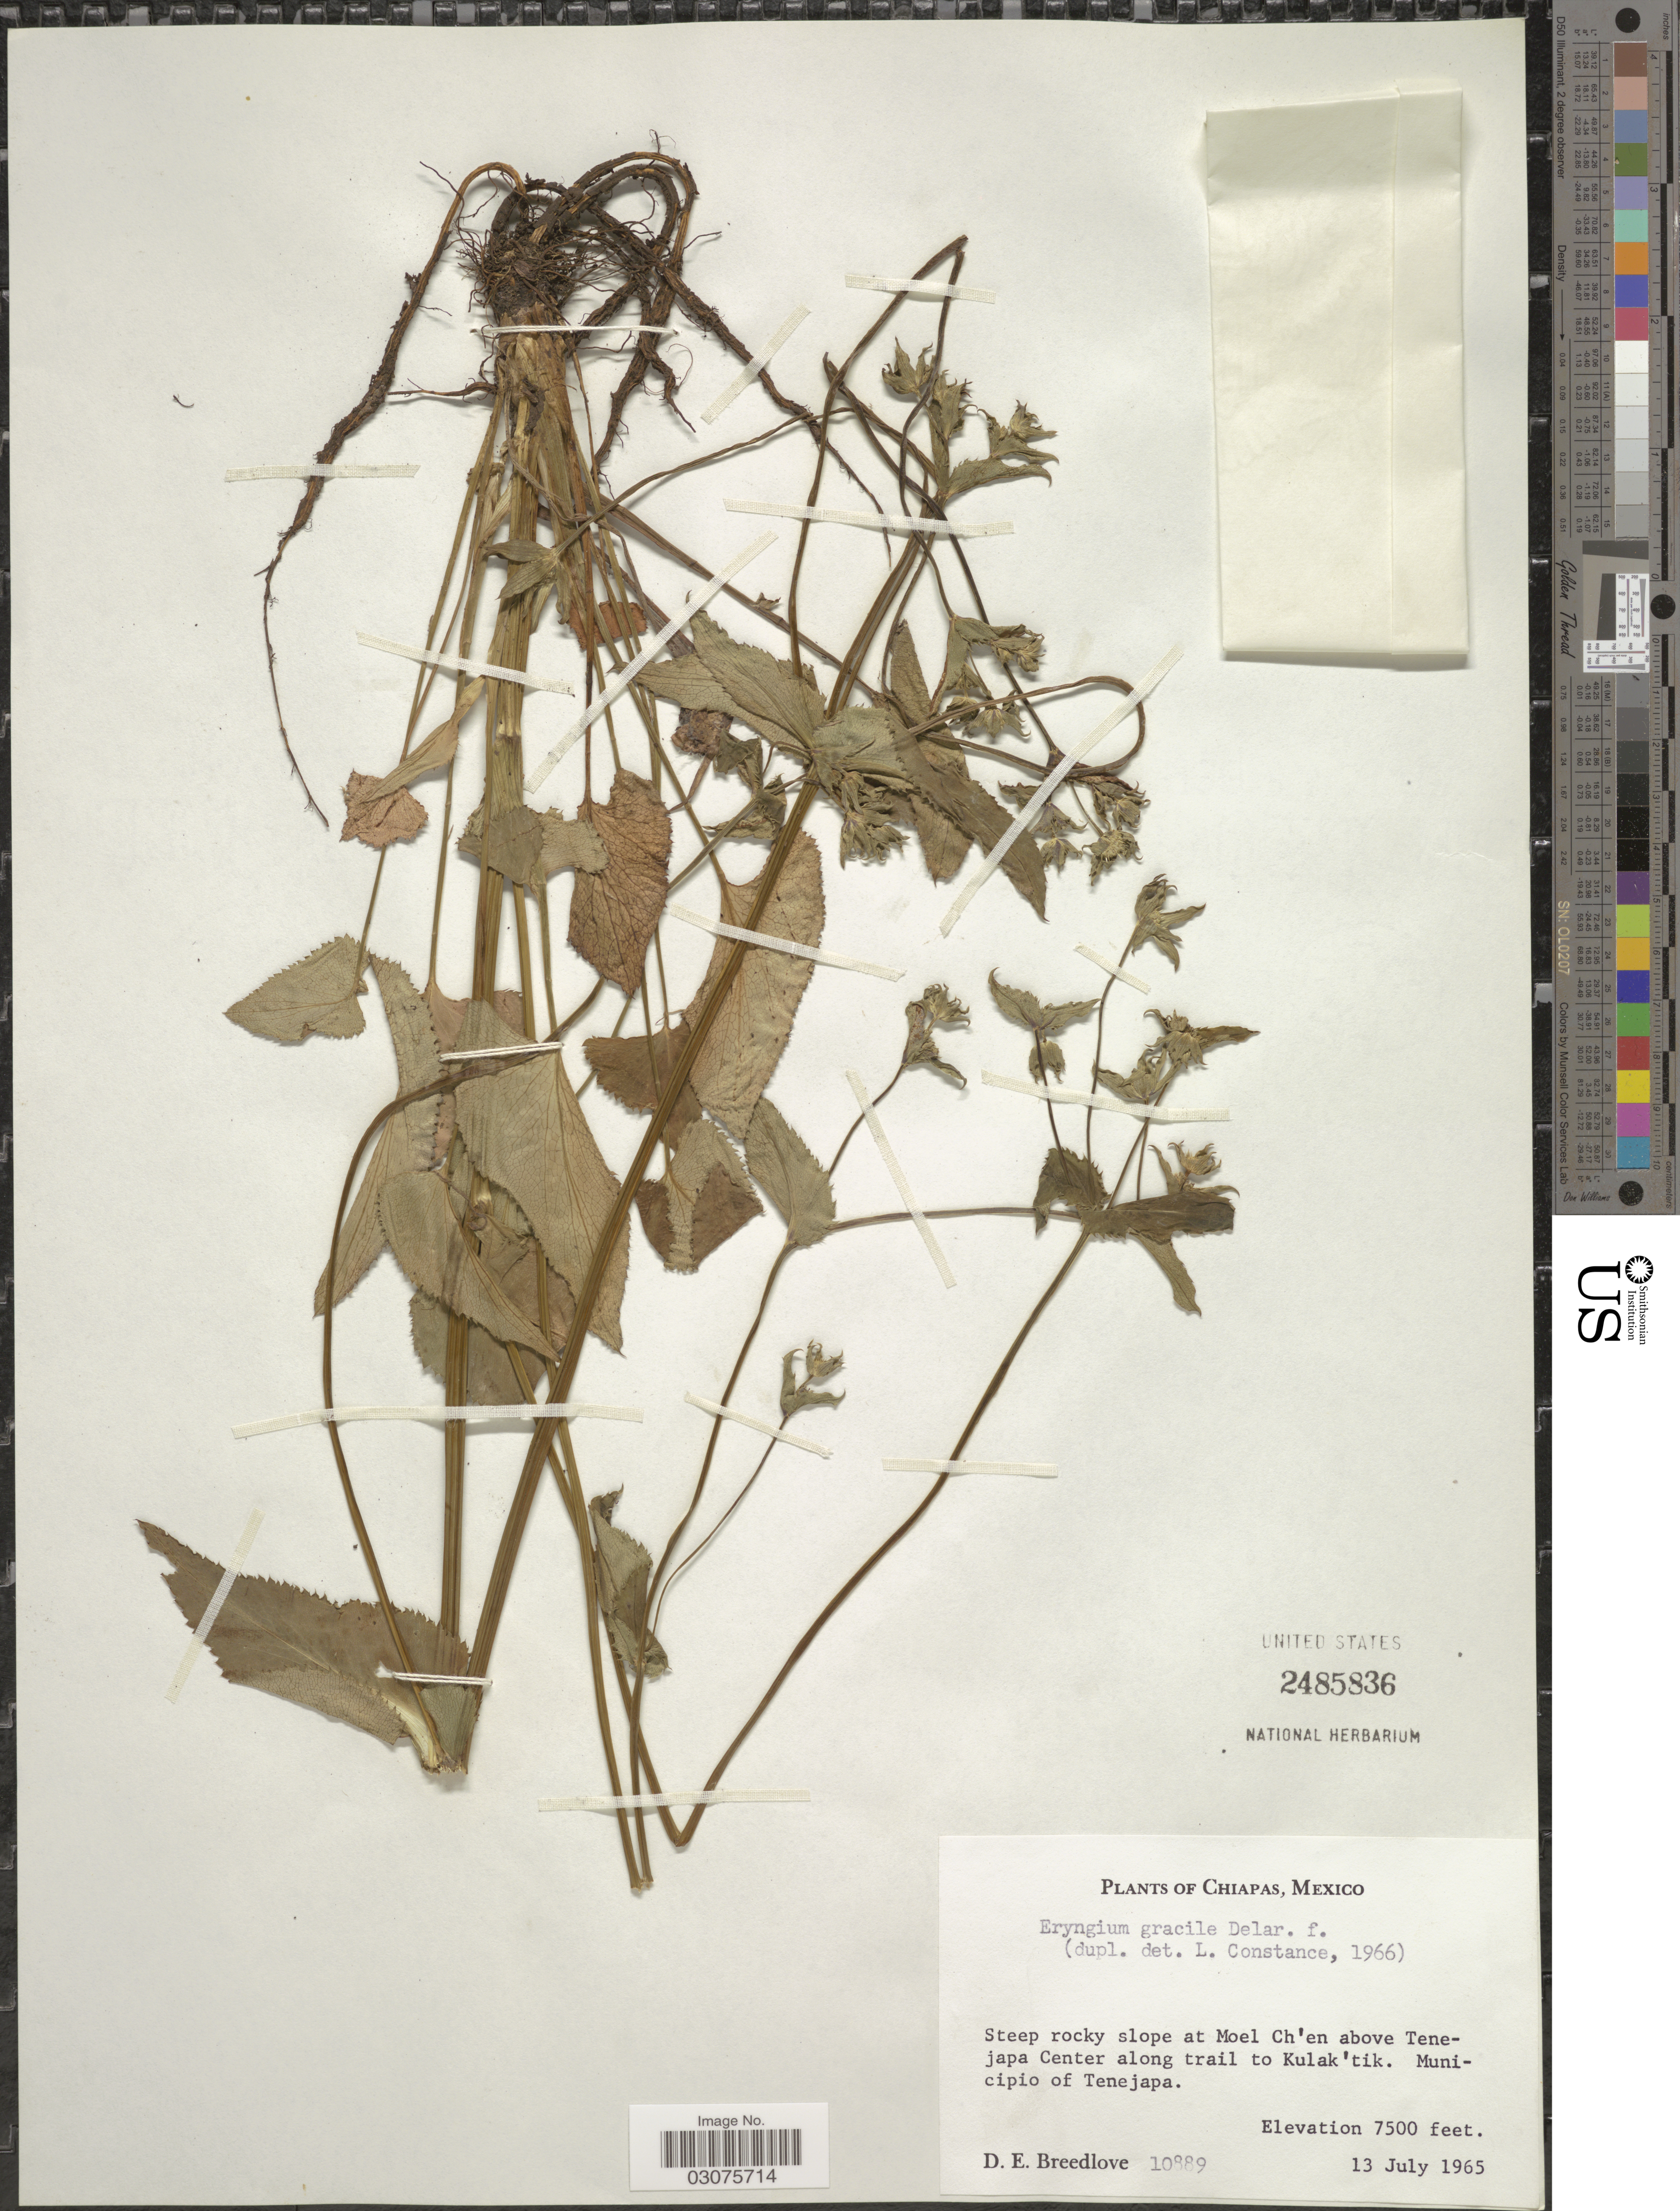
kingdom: Plantae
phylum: Tracheophyta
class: Magnoliopsida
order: Apiales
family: Apiaceae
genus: Eryngium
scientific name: Eryngium gracile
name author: F. Delaroche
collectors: D. E. Breedlove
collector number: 10889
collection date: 1965-07-13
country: Mexico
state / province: Chiapas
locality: Steep rocky slope at Moel Ch'en above Tenejapa Center along trail to Kulak'tik. Municipio of Tenejapa.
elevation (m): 2286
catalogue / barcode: US 2485836